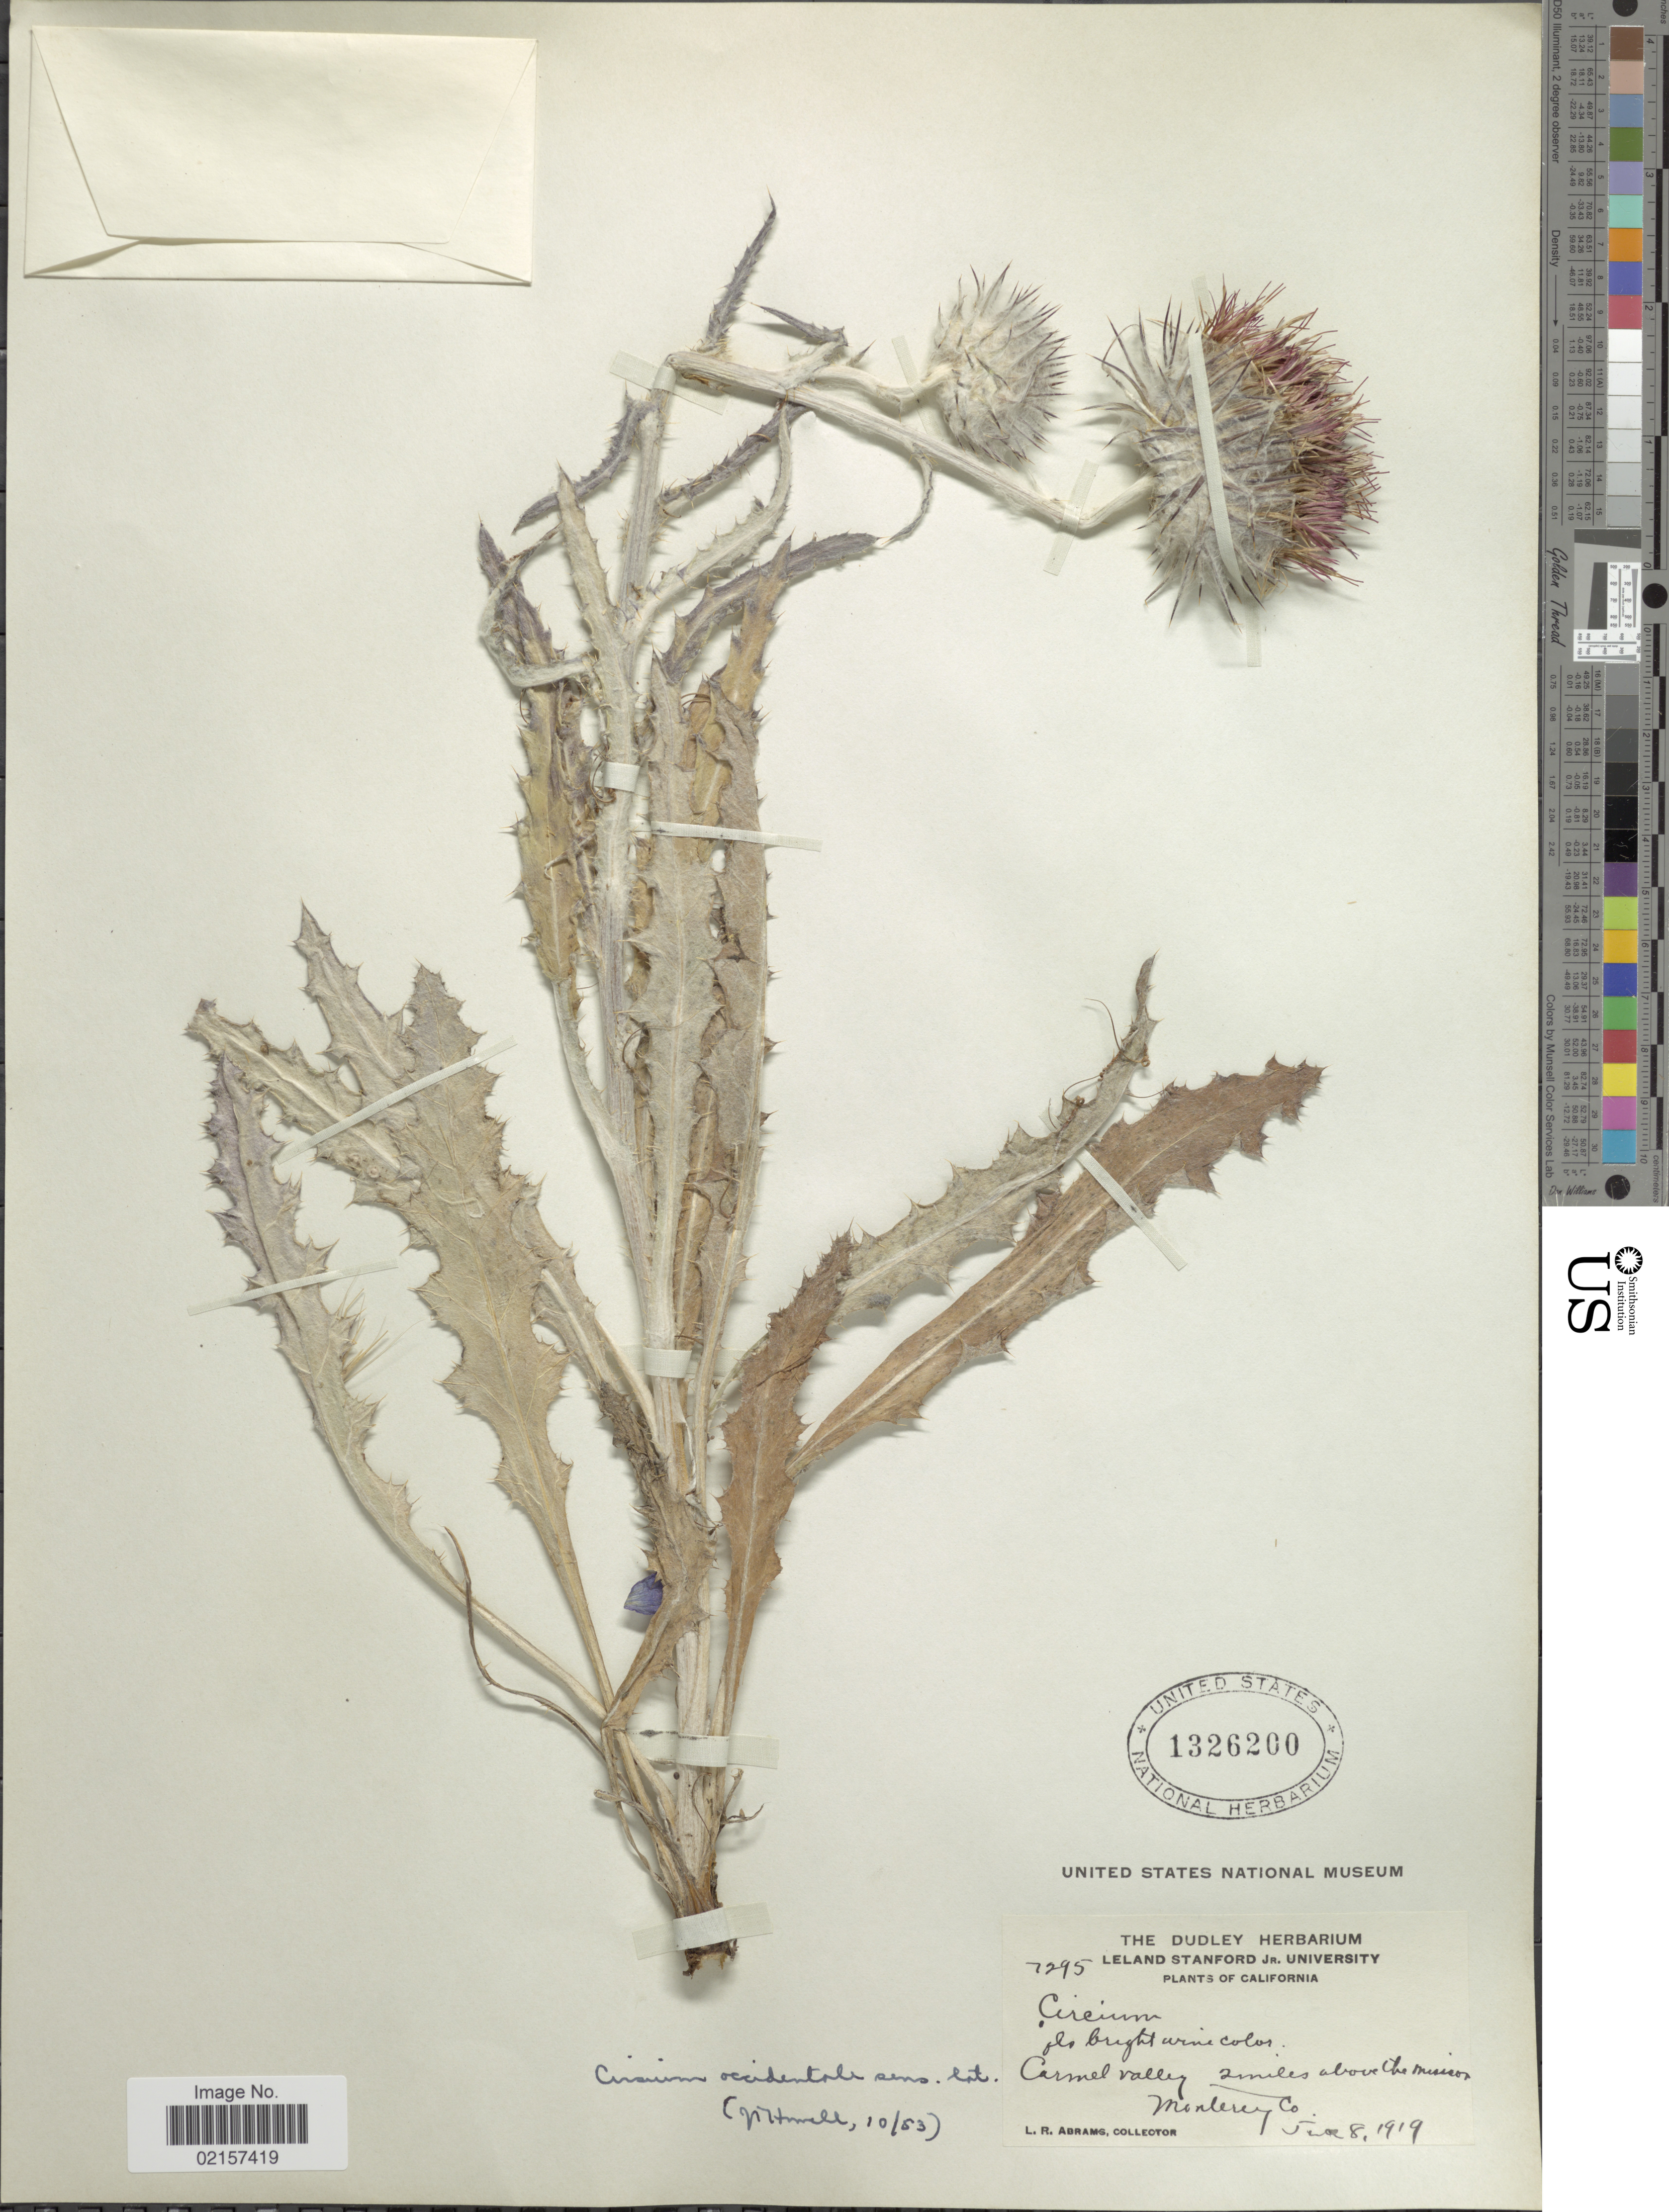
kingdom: Plantae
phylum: Tracheophyta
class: Magnoliopsida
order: Asterales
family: Asteraceae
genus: Cirsium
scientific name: Cirsium occidentale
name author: (Nutt.) Jeps.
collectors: L. Abrams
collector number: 7295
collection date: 1919-06-08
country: United States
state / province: California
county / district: Monterey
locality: Carmel valley, 2 miles above the mission, Monterey Co.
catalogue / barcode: US 1326200